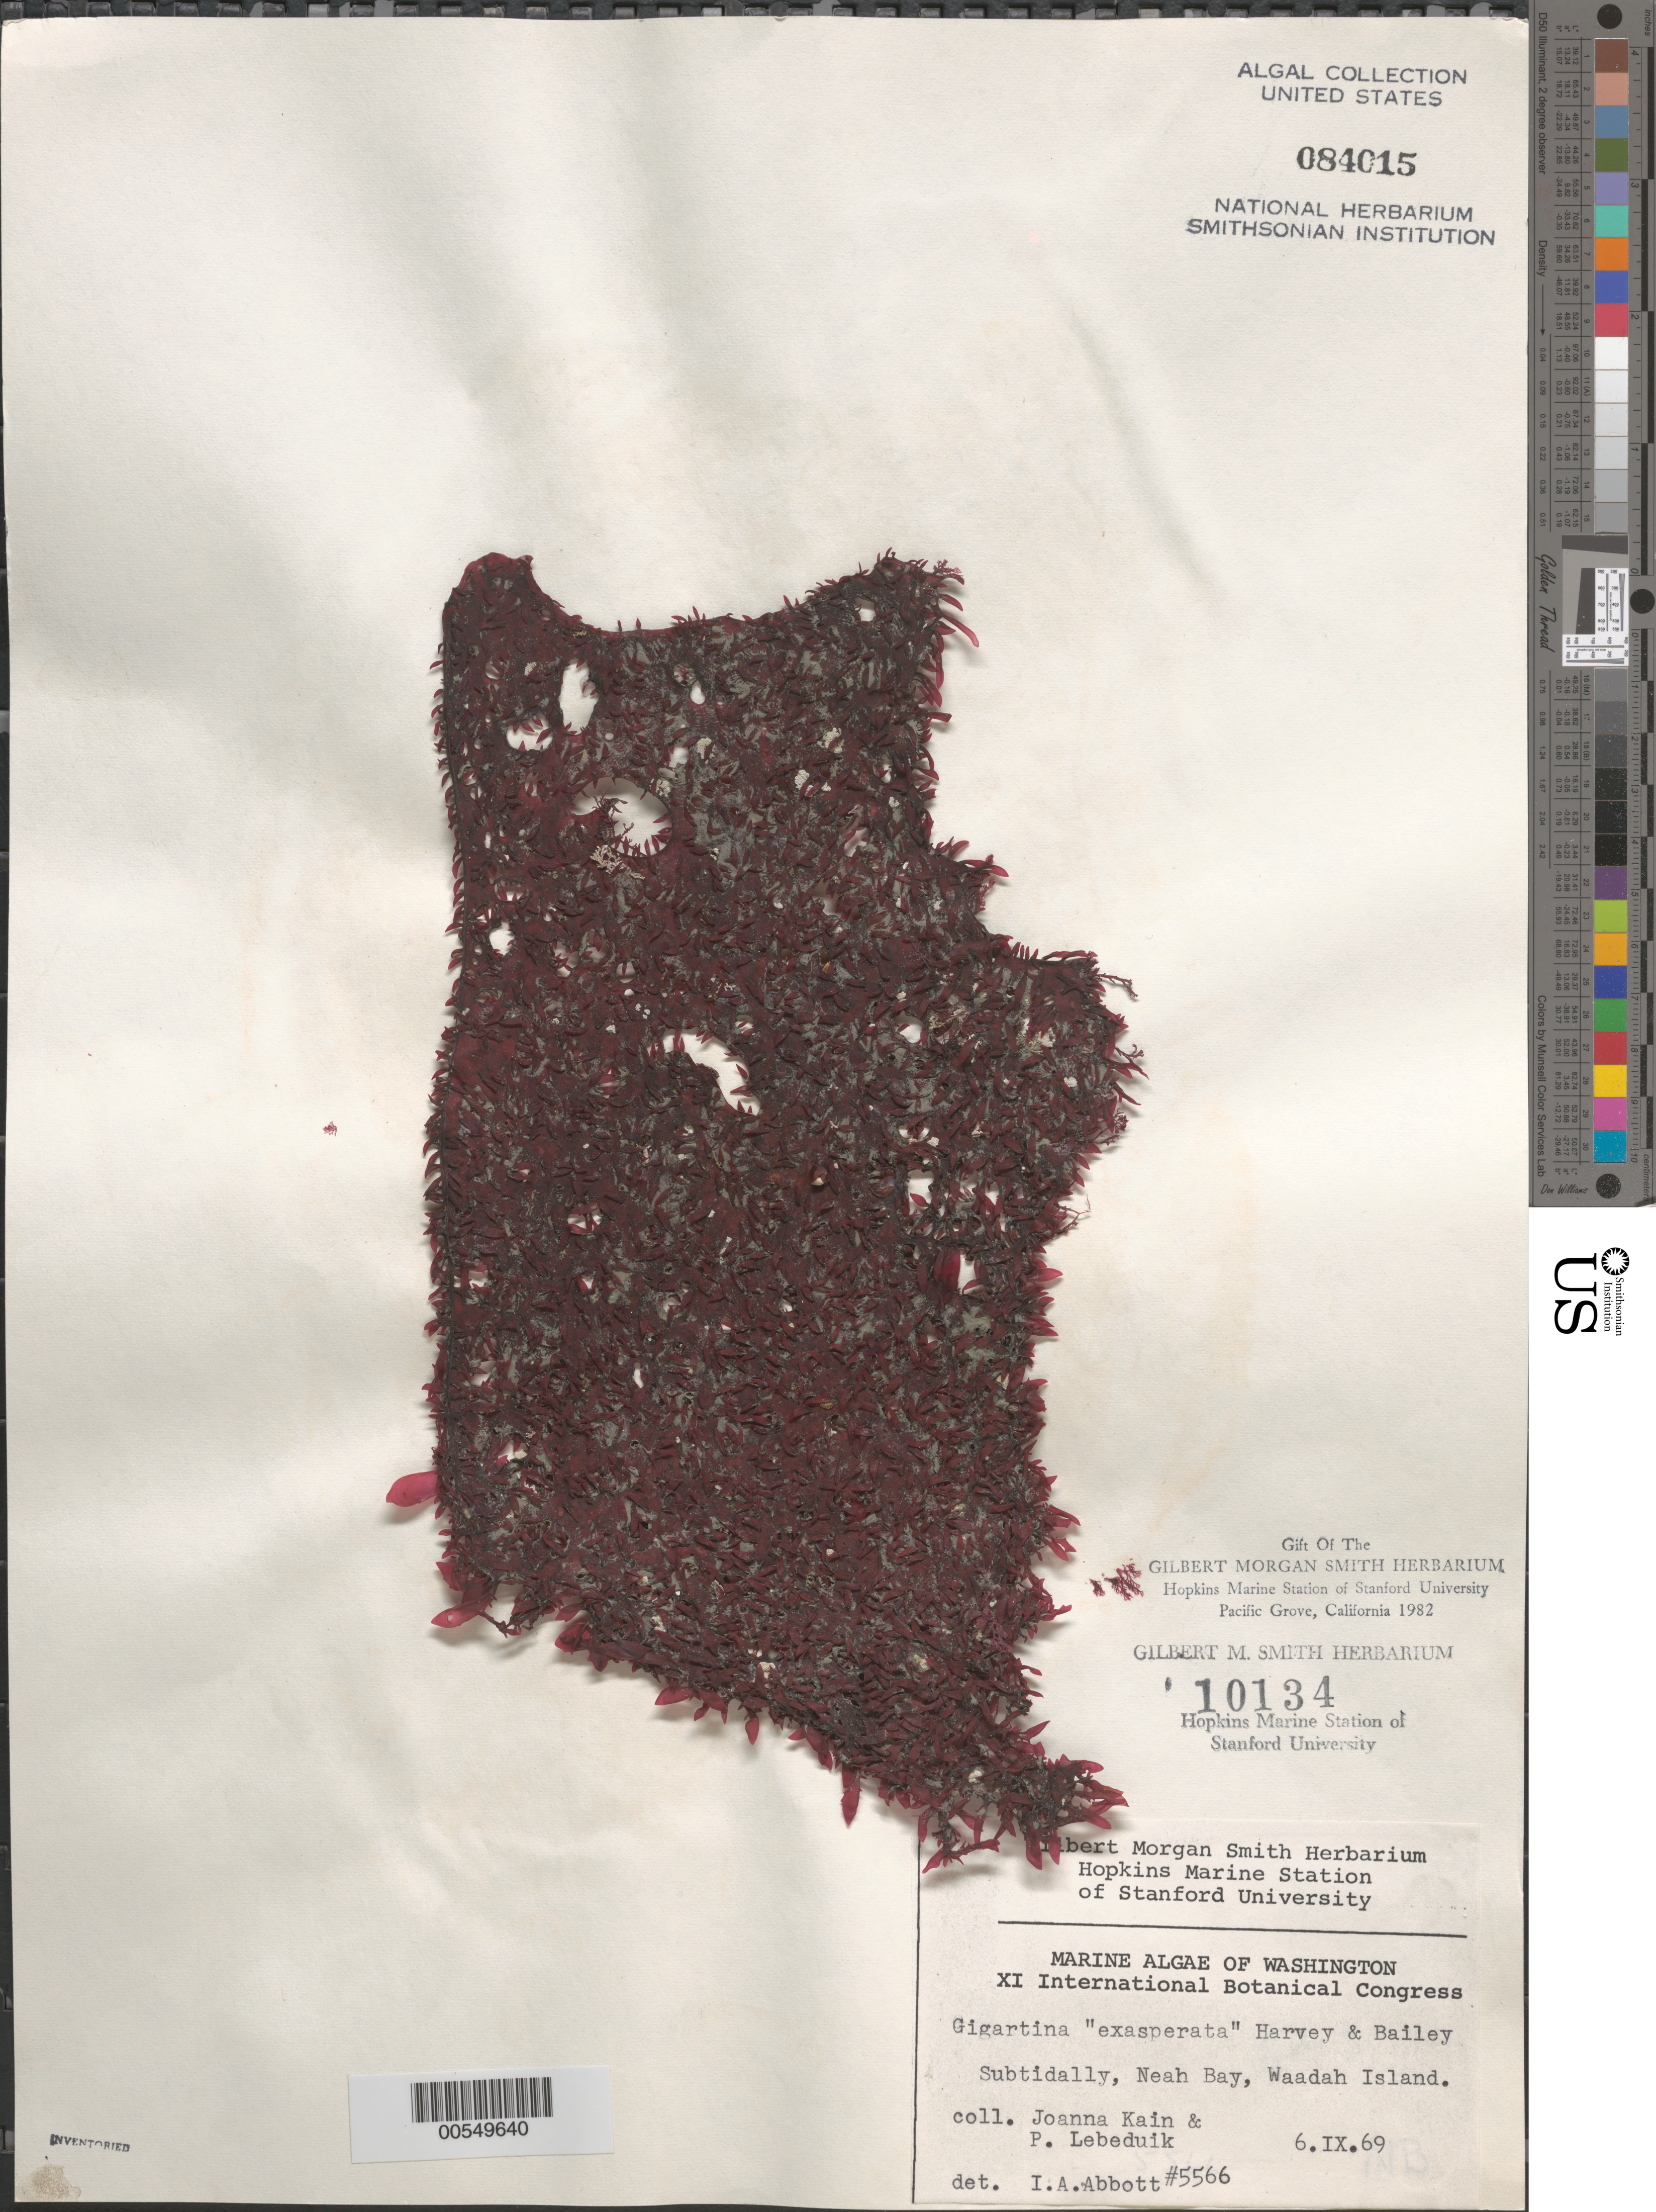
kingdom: Plantae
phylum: Rhodophyta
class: Florideophyceae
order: Gigartinales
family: Gigartinaceae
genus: Chondracanthus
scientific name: Chondracanthus exasperatus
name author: (Harv. & J. Bailey) J.R. Hughey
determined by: Algae name updating Project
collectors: J.M. Kain & P. Lebednik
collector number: IAA 5566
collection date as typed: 06 Sep 1969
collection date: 1969-09-06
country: United States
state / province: Washington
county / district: Clallam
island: Waadah Island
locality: Neah Bay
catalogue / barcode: US 84015